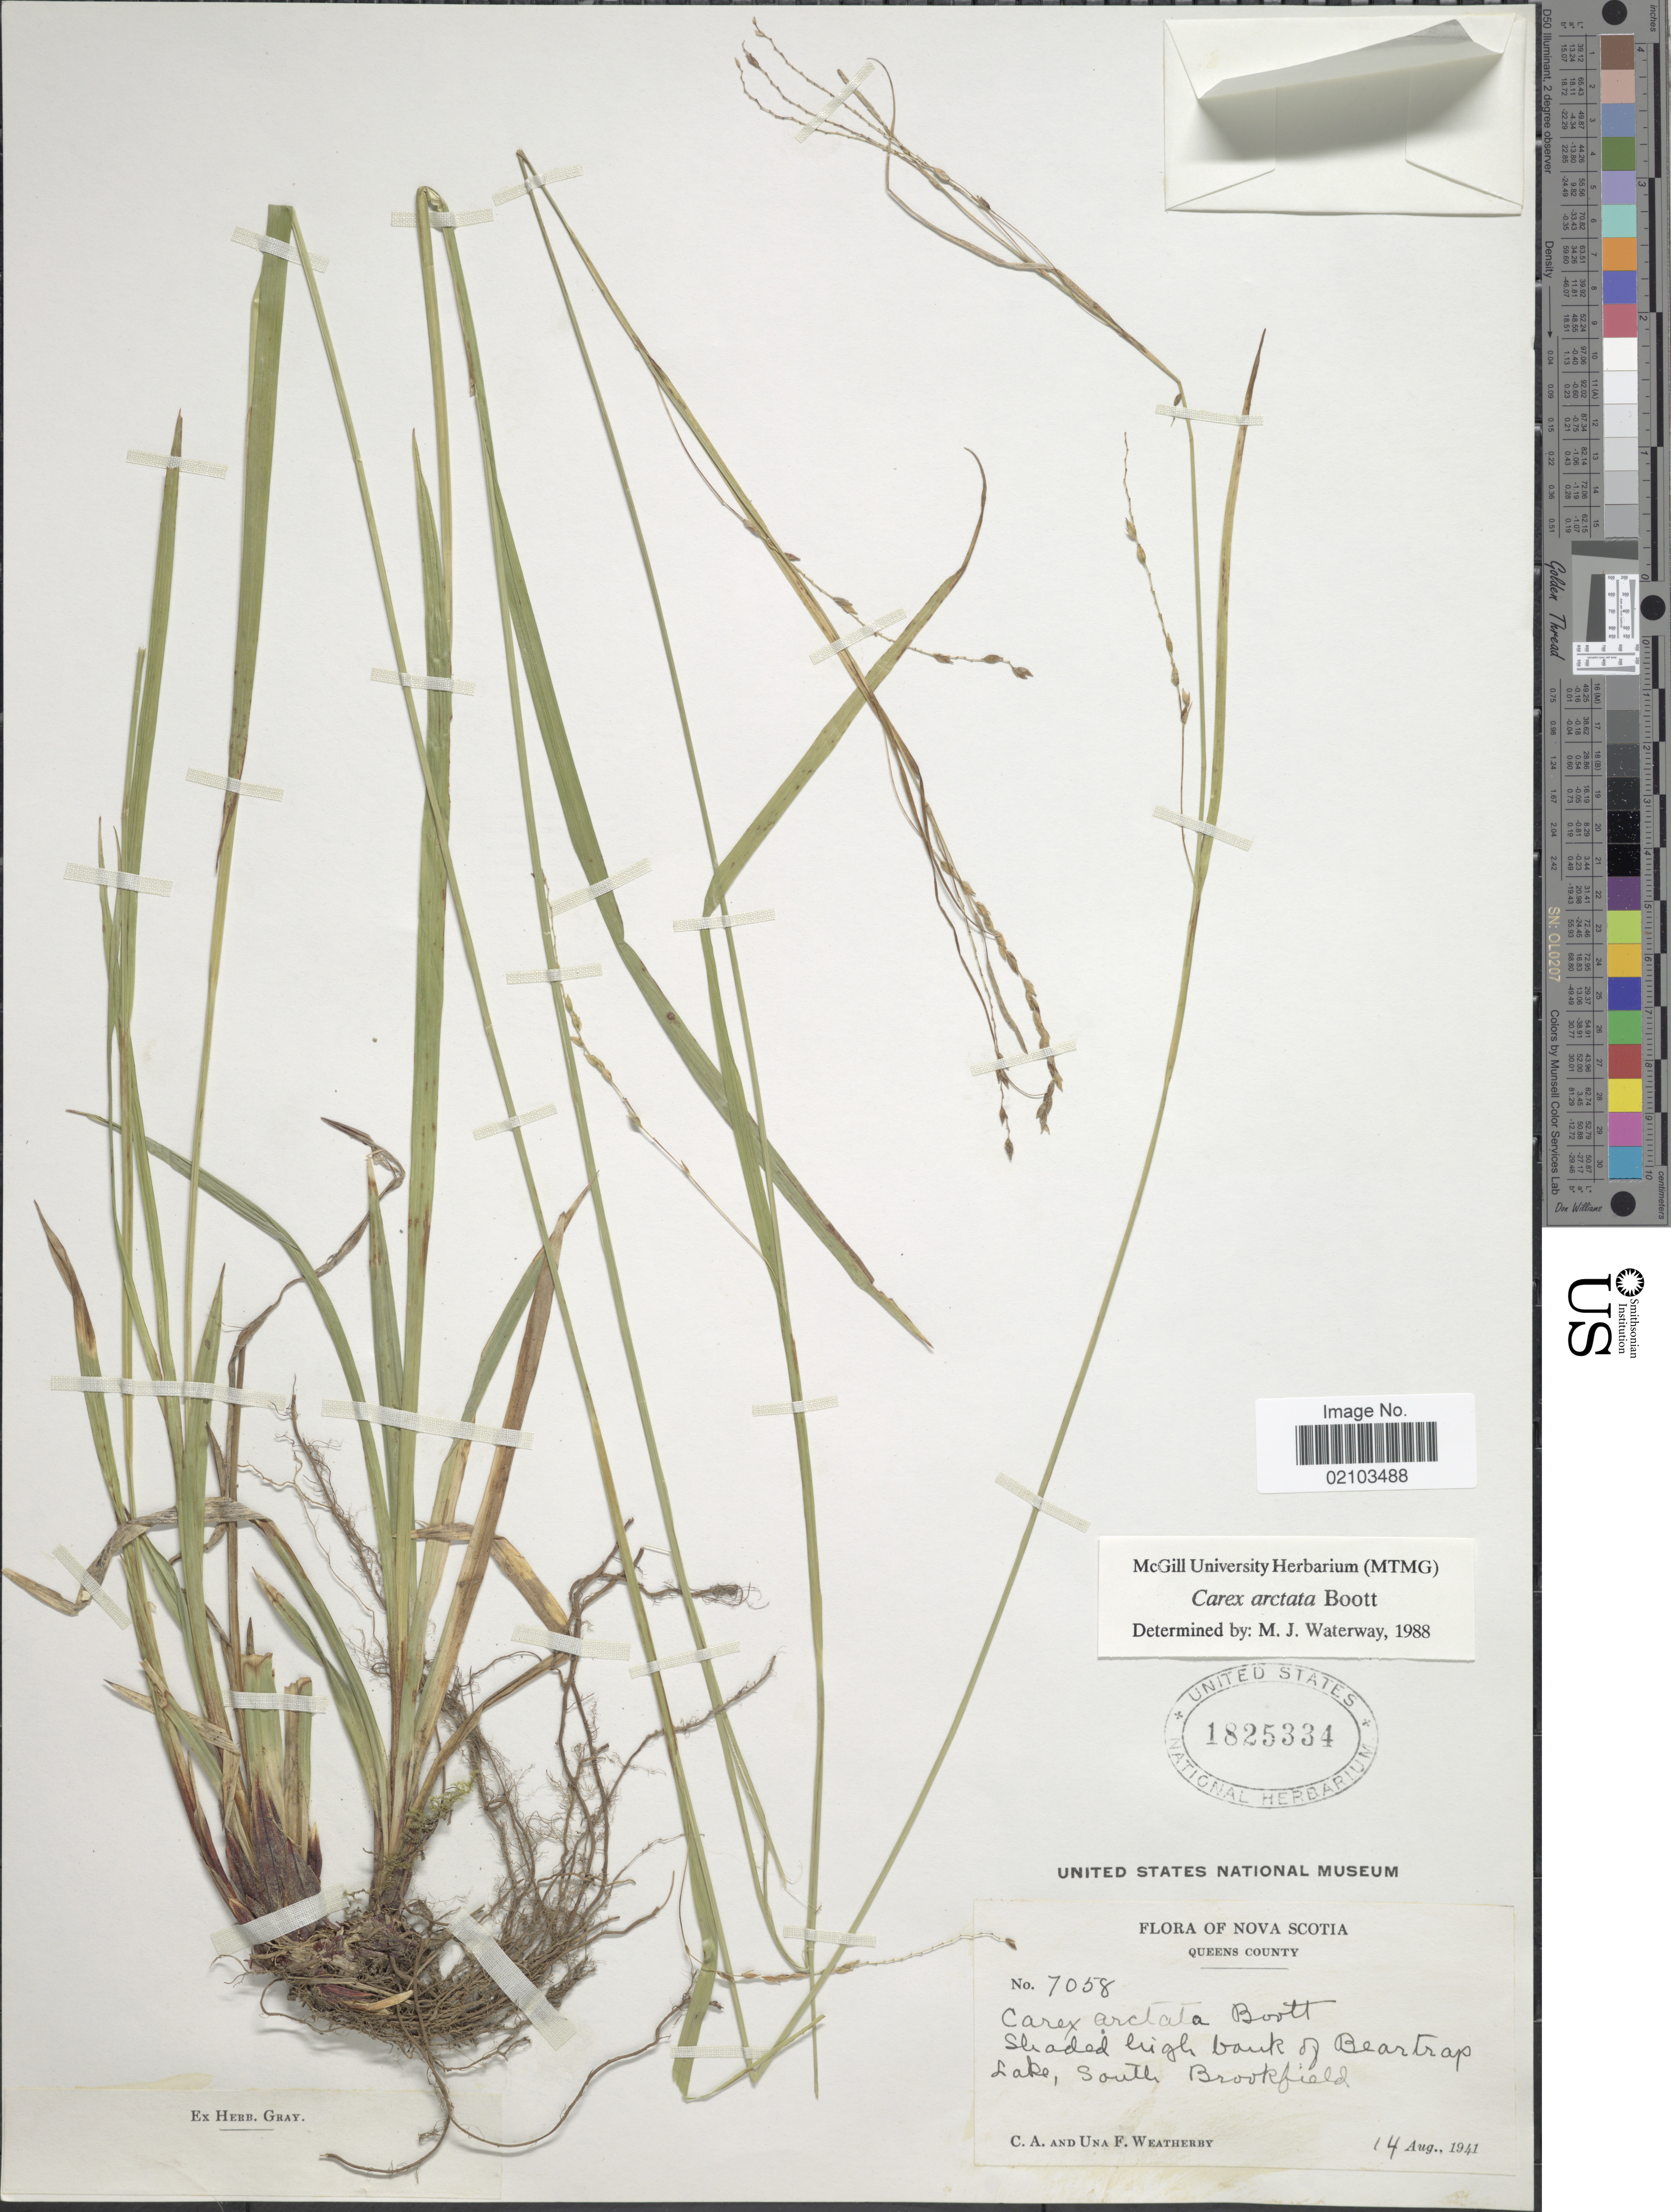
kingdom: Plantae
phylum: Tracheophyta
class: Liliopsida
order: Poales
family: Cyperaceae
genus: Carex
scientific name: Carex arctata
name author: Boott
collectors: C. A. Weatherby & U. Weatherby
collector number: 7058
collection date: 1941-08-14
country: Canada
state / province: Nova Scotia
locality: Queens County, shaded high bank of Beartrap Lake, South Brookfield.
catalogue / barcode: US 1825334